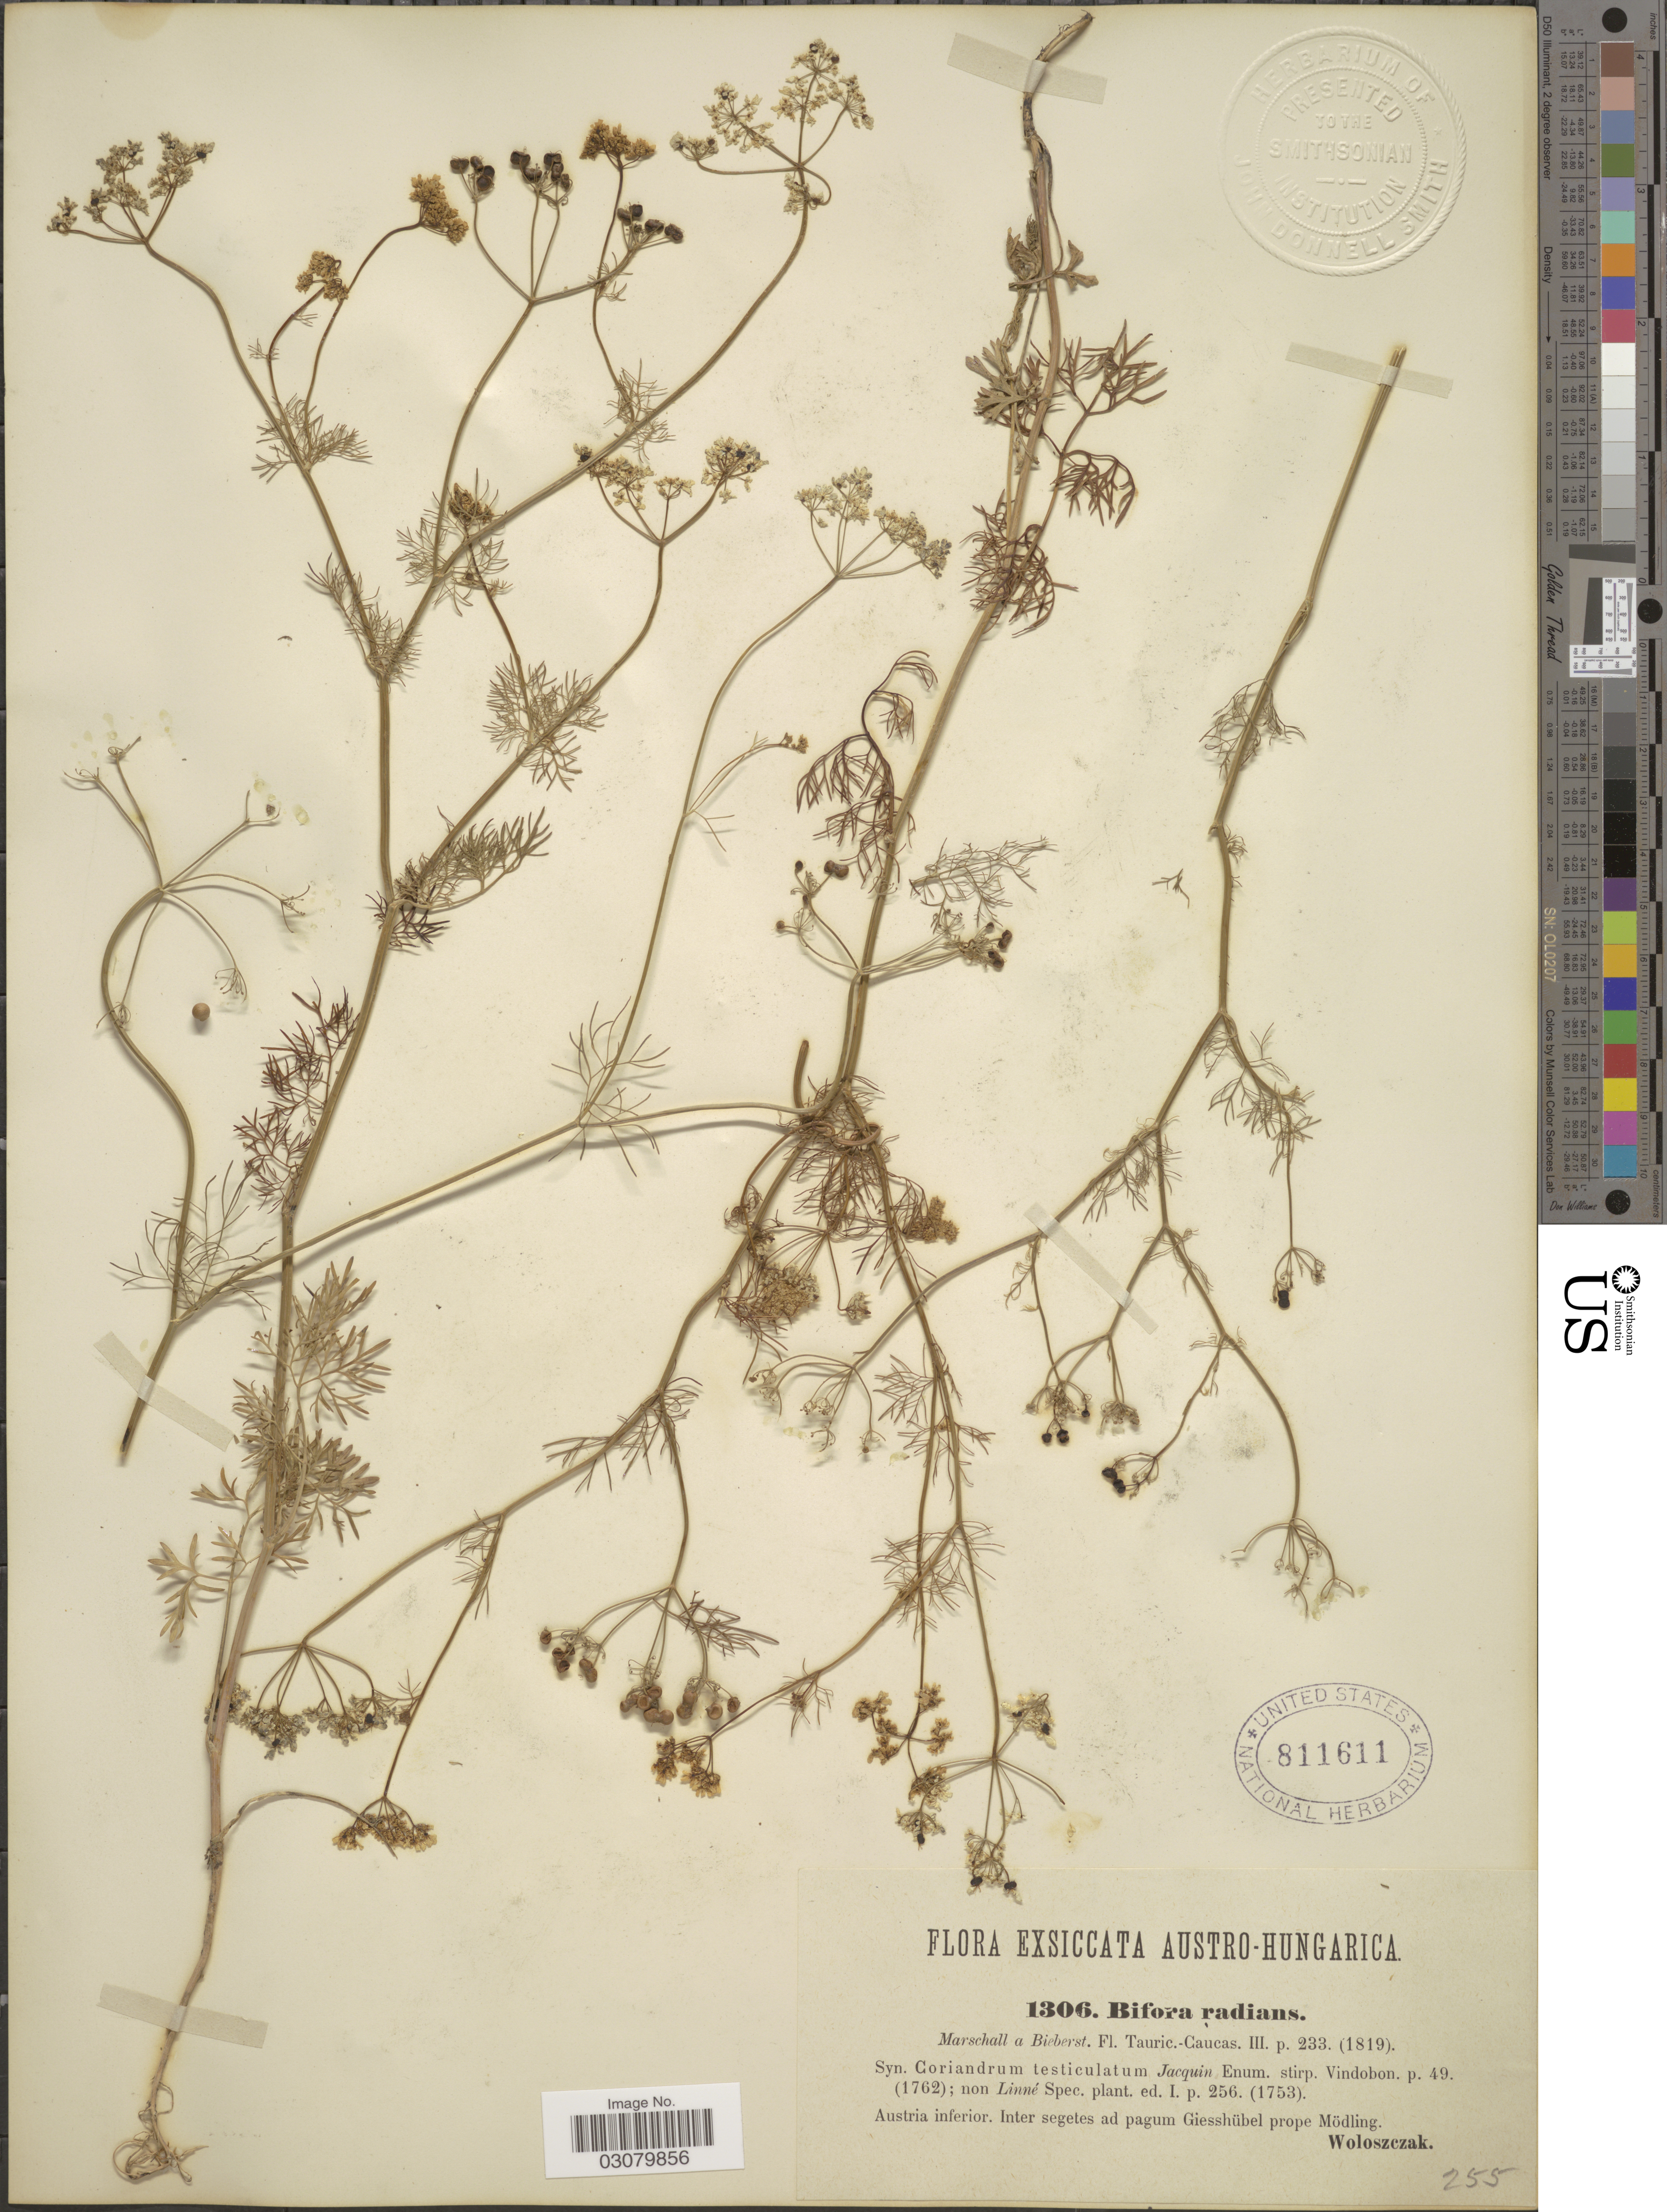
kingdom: Plantae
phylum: Tracheophyta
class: Magnoliopsida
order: Apiales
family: Apiaceae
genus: Bifora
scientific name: Bifora radians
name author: M. Bieb.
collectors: Woloszczak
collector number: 1306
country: Austria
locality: Austro-Hungarica. Austria inferior. Inter segetes ad pagum Giesshübel prope Mödling.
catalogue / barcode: US 811611